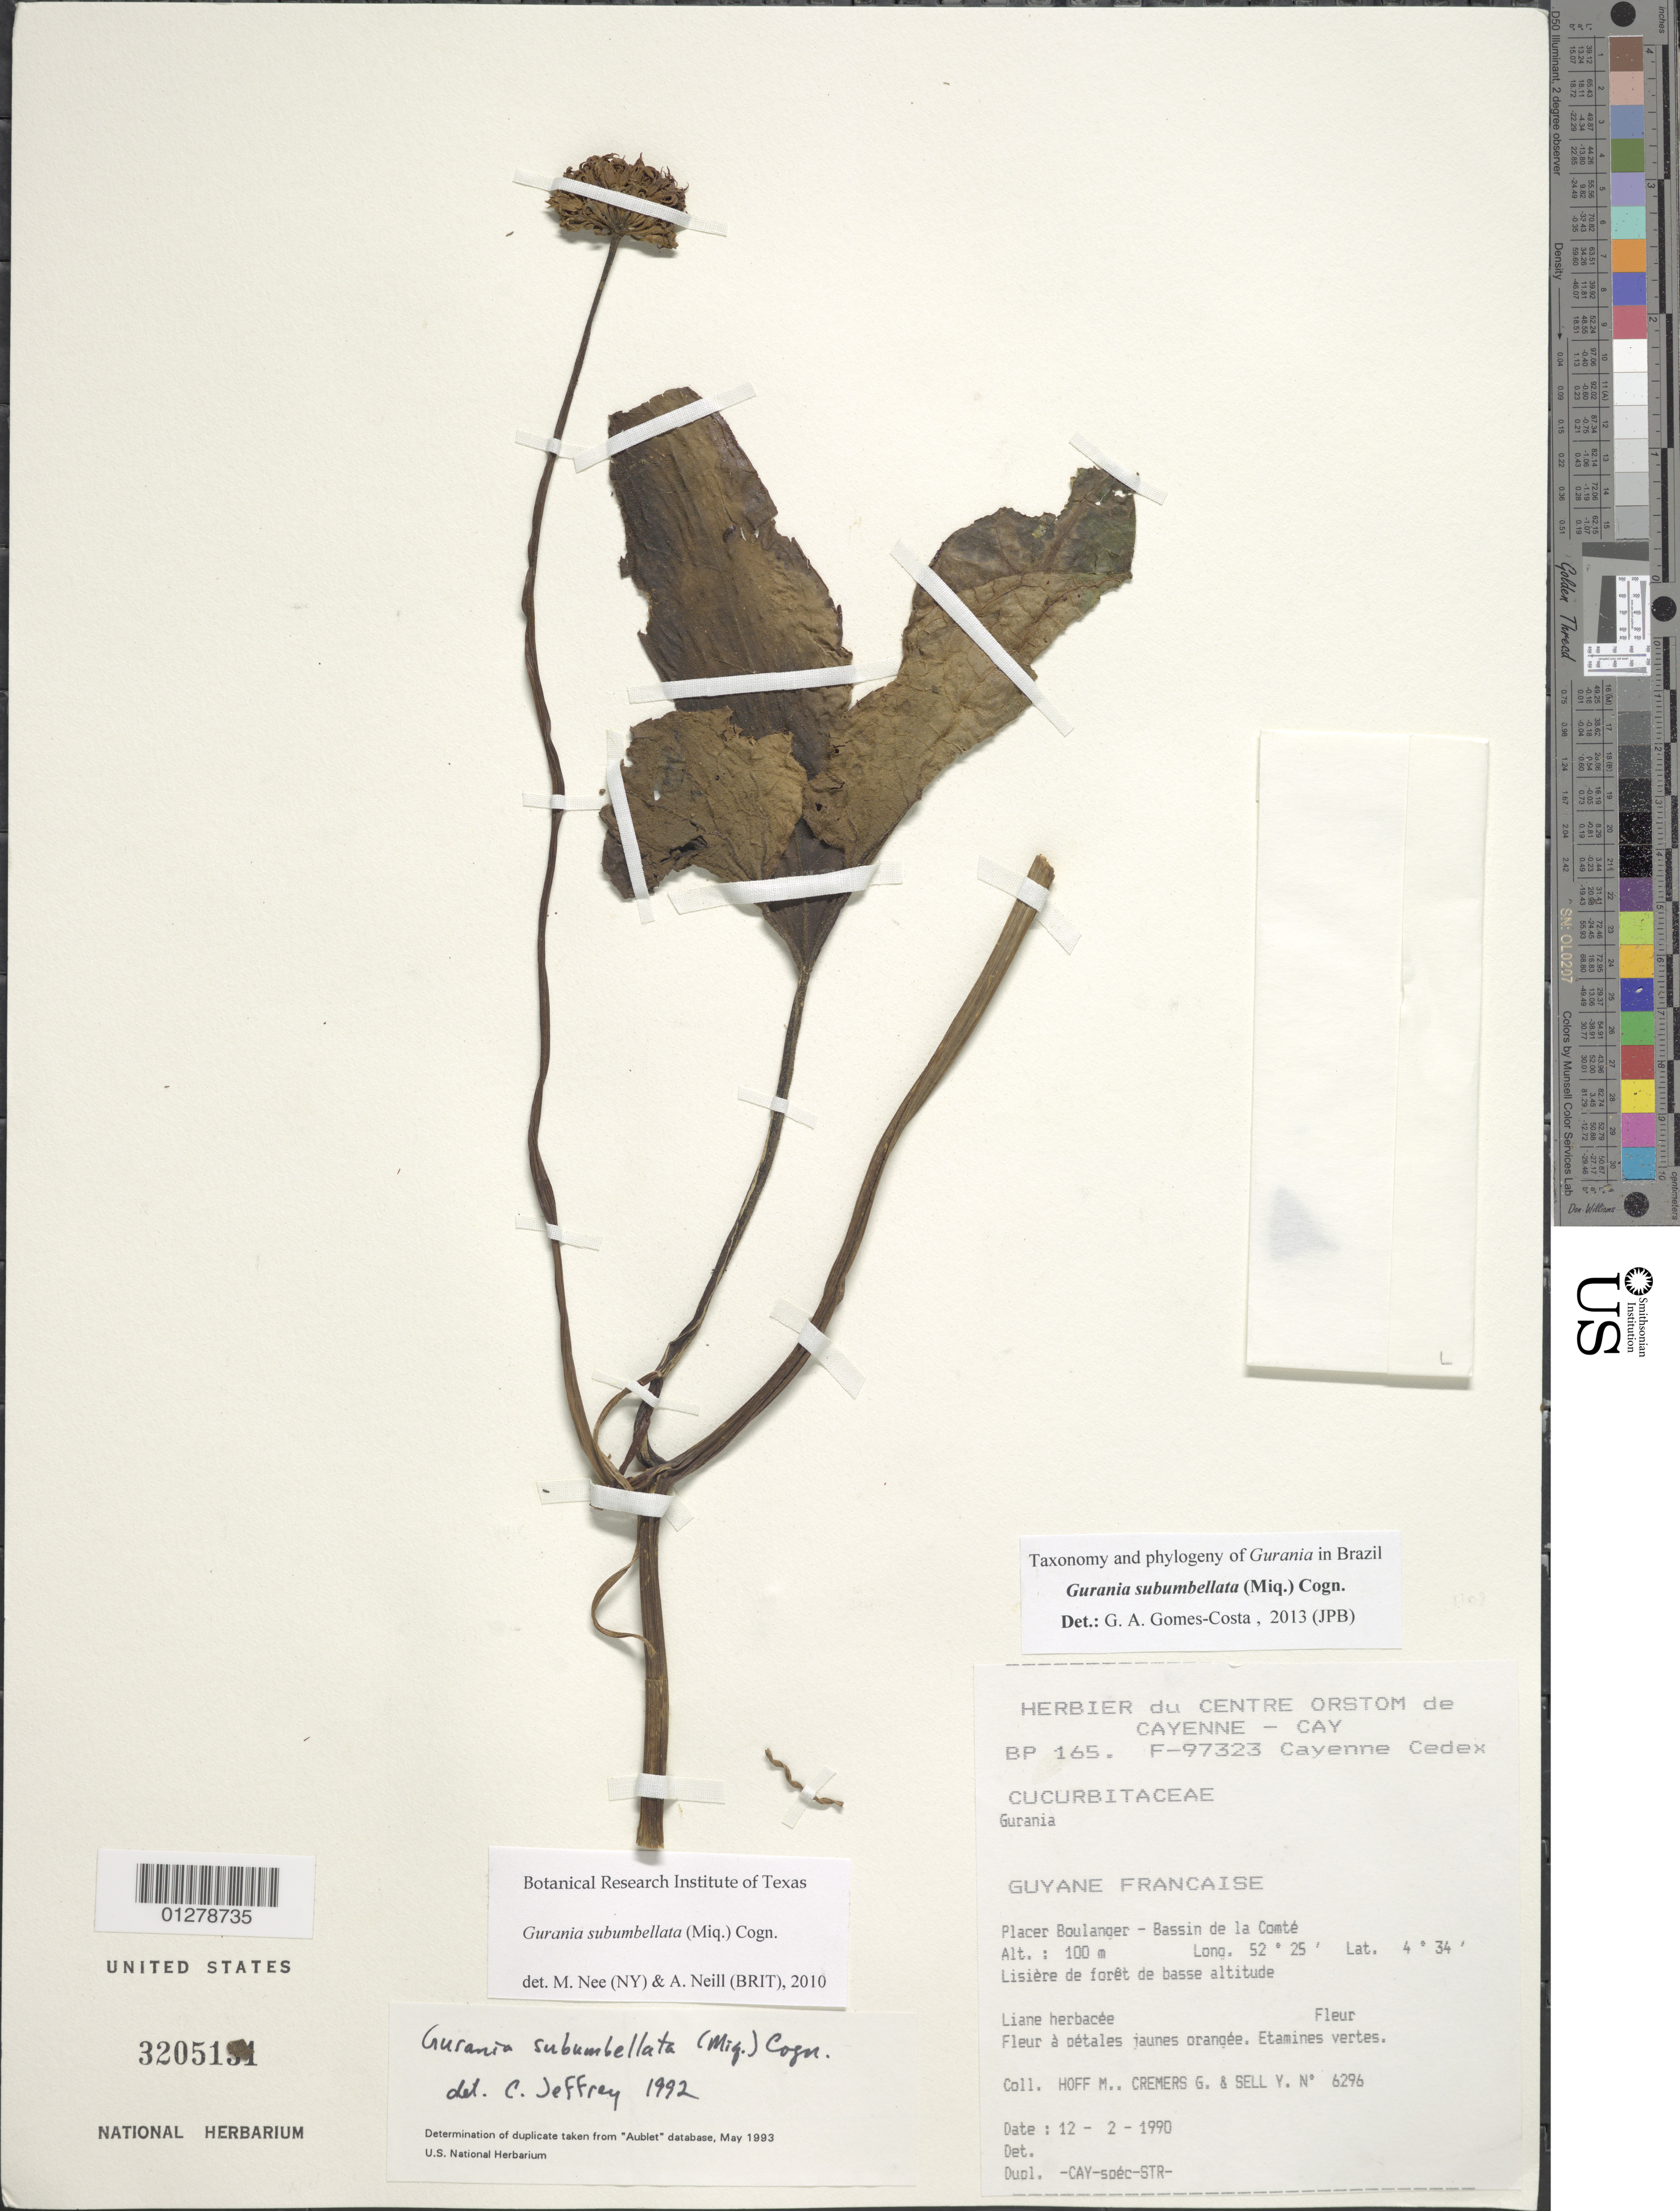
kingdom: Plantae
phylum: Tracheophyta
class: Magnoliopsida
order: Cucurbitales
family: Cucurbitaceae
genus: Gurania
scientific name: Gurania subumbellata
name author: (Miq.) Cogn.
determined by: Gomes-Costa, G. A.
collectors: M. Hoff, G. Cremers & Y. Sell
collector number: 6296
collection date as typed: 12 Feb 1990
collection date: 1990-02-12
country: French Guiana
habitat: lisiere de foret de basse altitude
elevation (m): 100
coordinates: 4 34 N, 52 25 W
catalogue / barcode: US 3205131